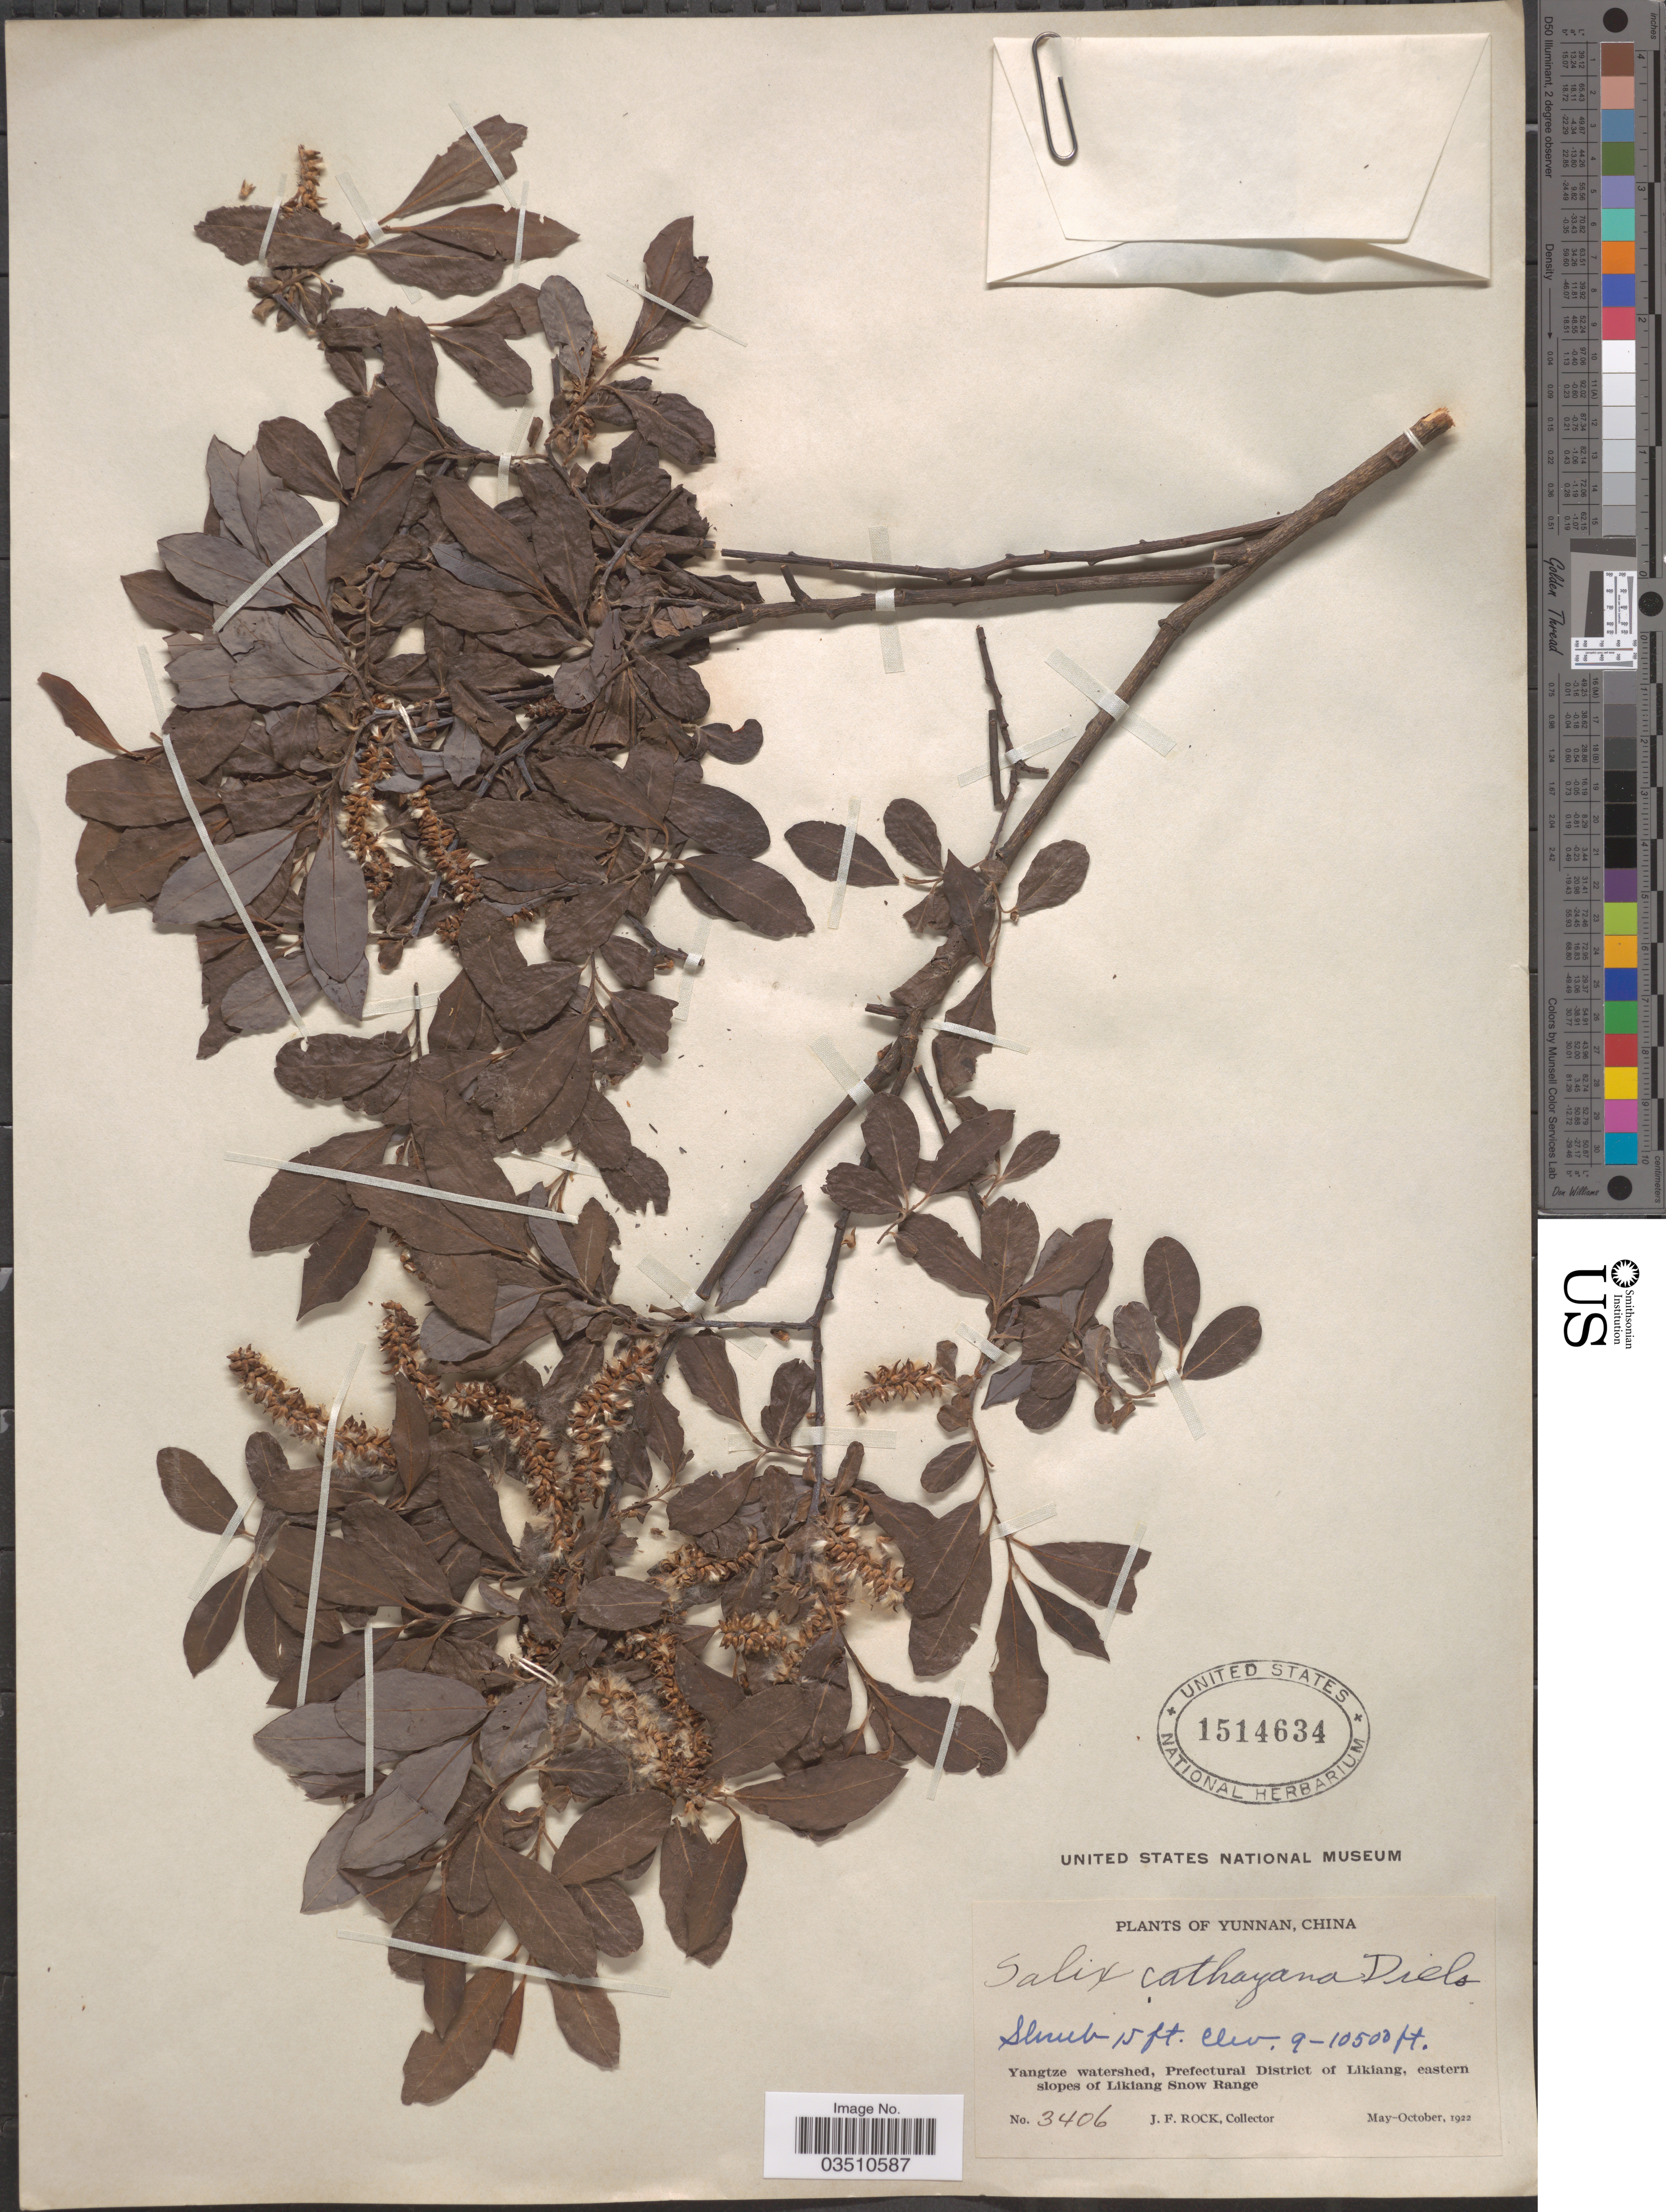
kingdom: Plantae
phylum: Tracheophyta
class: Magnoliopsida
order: Malpighiales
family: Salicaceae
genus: Salix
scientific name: Salix cathayana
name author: Diels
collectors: J. Rock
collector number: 3406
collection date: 1922-05/1922-10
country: China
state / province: Yunnan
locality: Yangtze watershed, Prefectural District of Likiang, eastern slopes of Likiang Snow Range.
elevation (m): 2743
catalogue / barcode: US 1514634